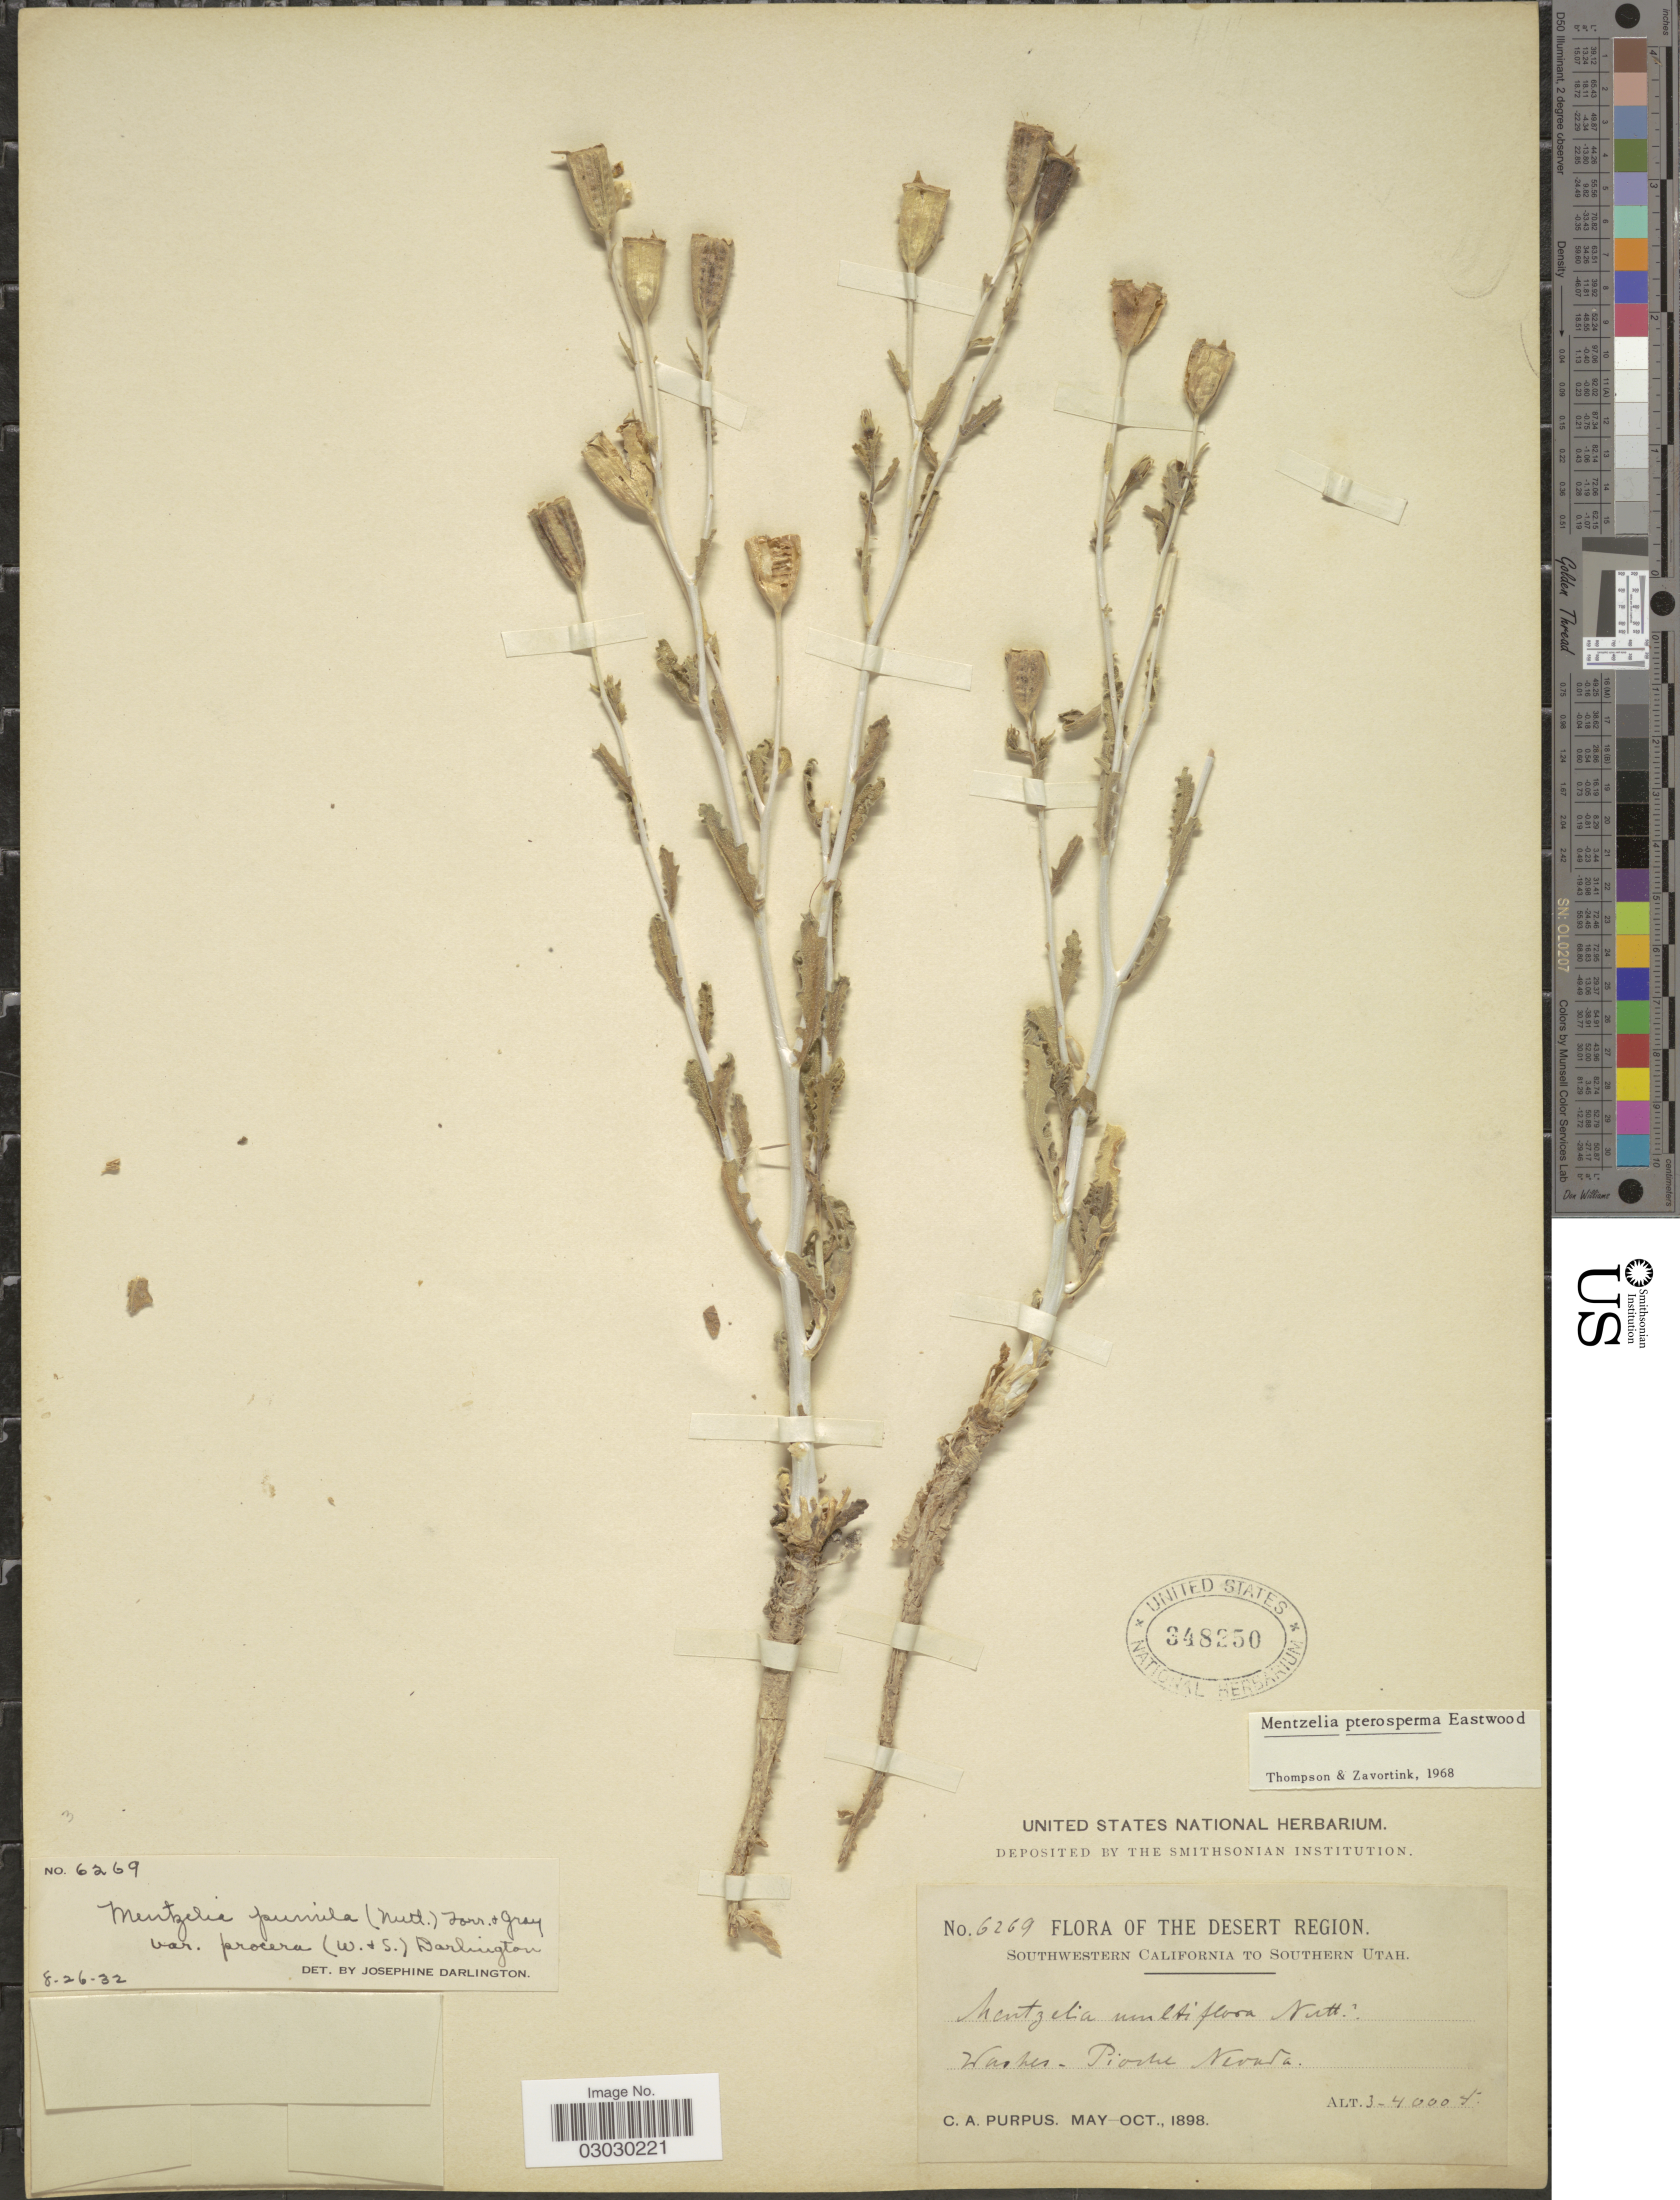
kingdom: Plantae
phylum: Tracheophyta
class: Magnoliopsida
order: Cornales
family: Loasaceae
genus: Mentzelia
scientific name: Mentzelia pterosperma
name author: Eastw.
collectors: C. A. Purpus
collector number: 6269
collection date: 1898-05/1898-10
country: United States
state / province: Nevada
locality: The Desert Region, Pioche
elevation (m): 914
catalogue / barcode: US 348250